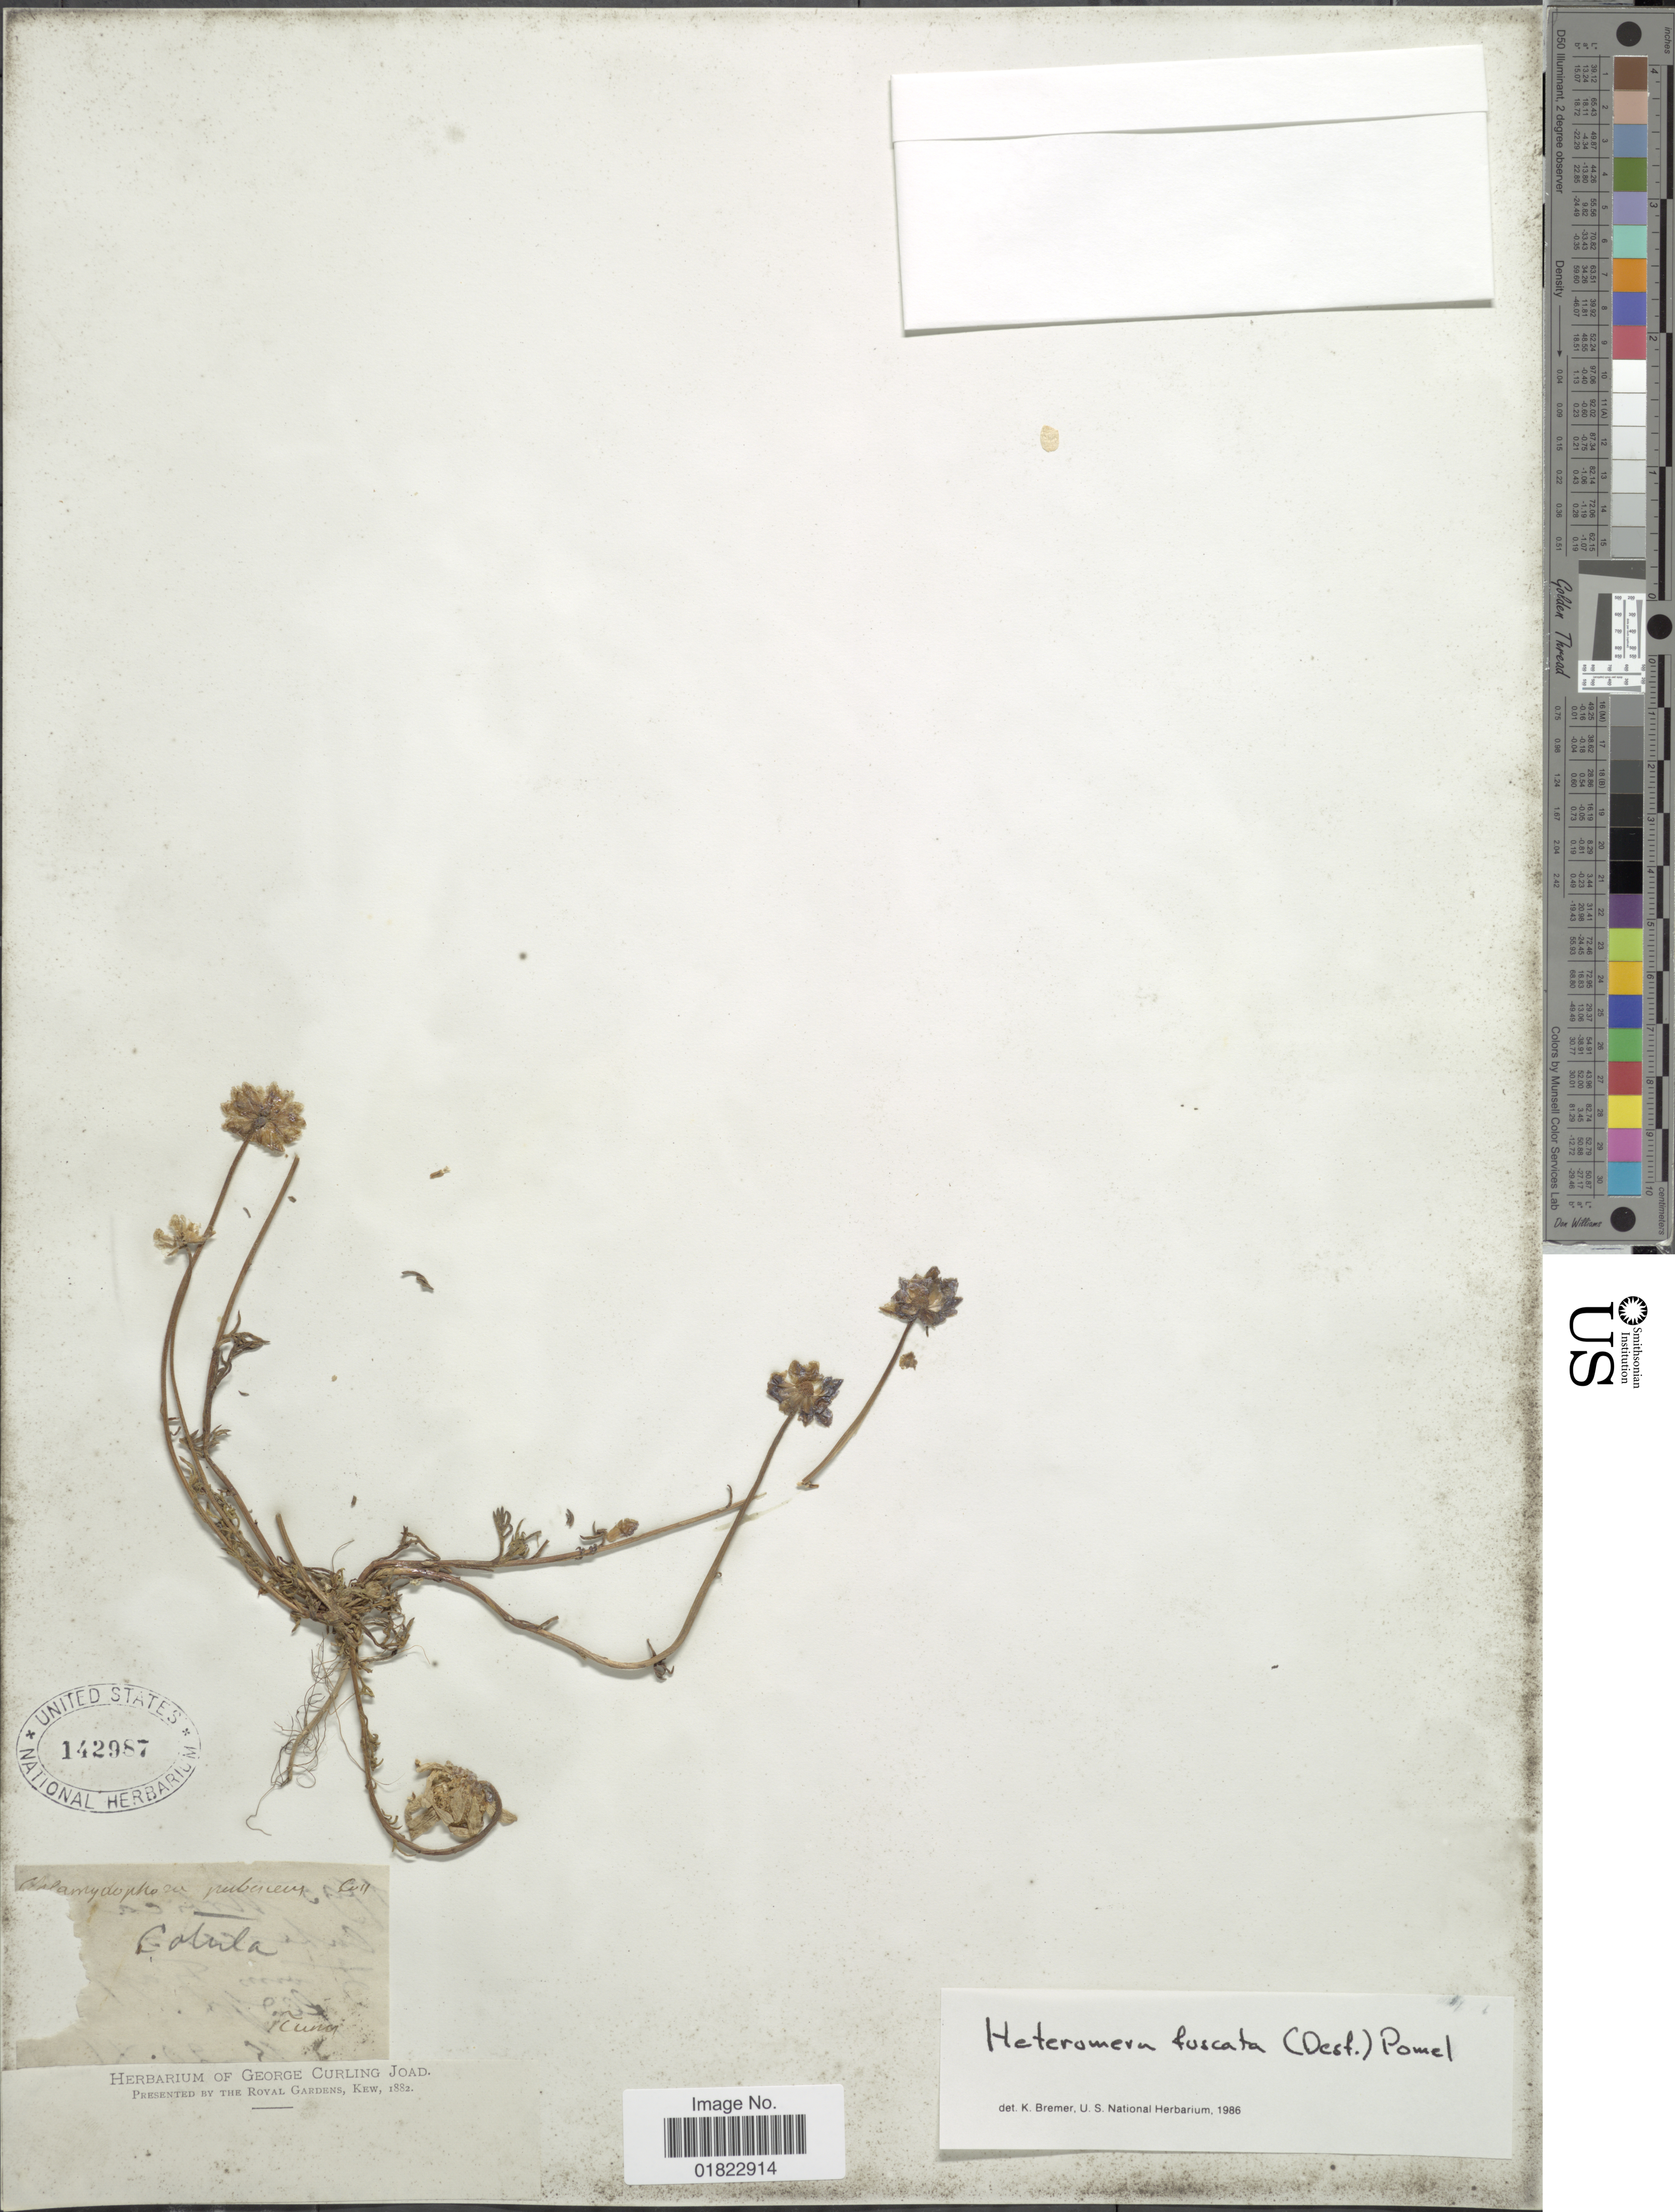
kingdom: Plantae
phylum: Tracheophyta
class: Magnoliopsida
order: Asterales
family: Asteraceae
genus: Heteromera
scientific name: Heteromera fuscata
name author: (Desf.) Pomel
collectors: I. Tuñón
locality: Cotula.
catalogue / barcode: US 142987